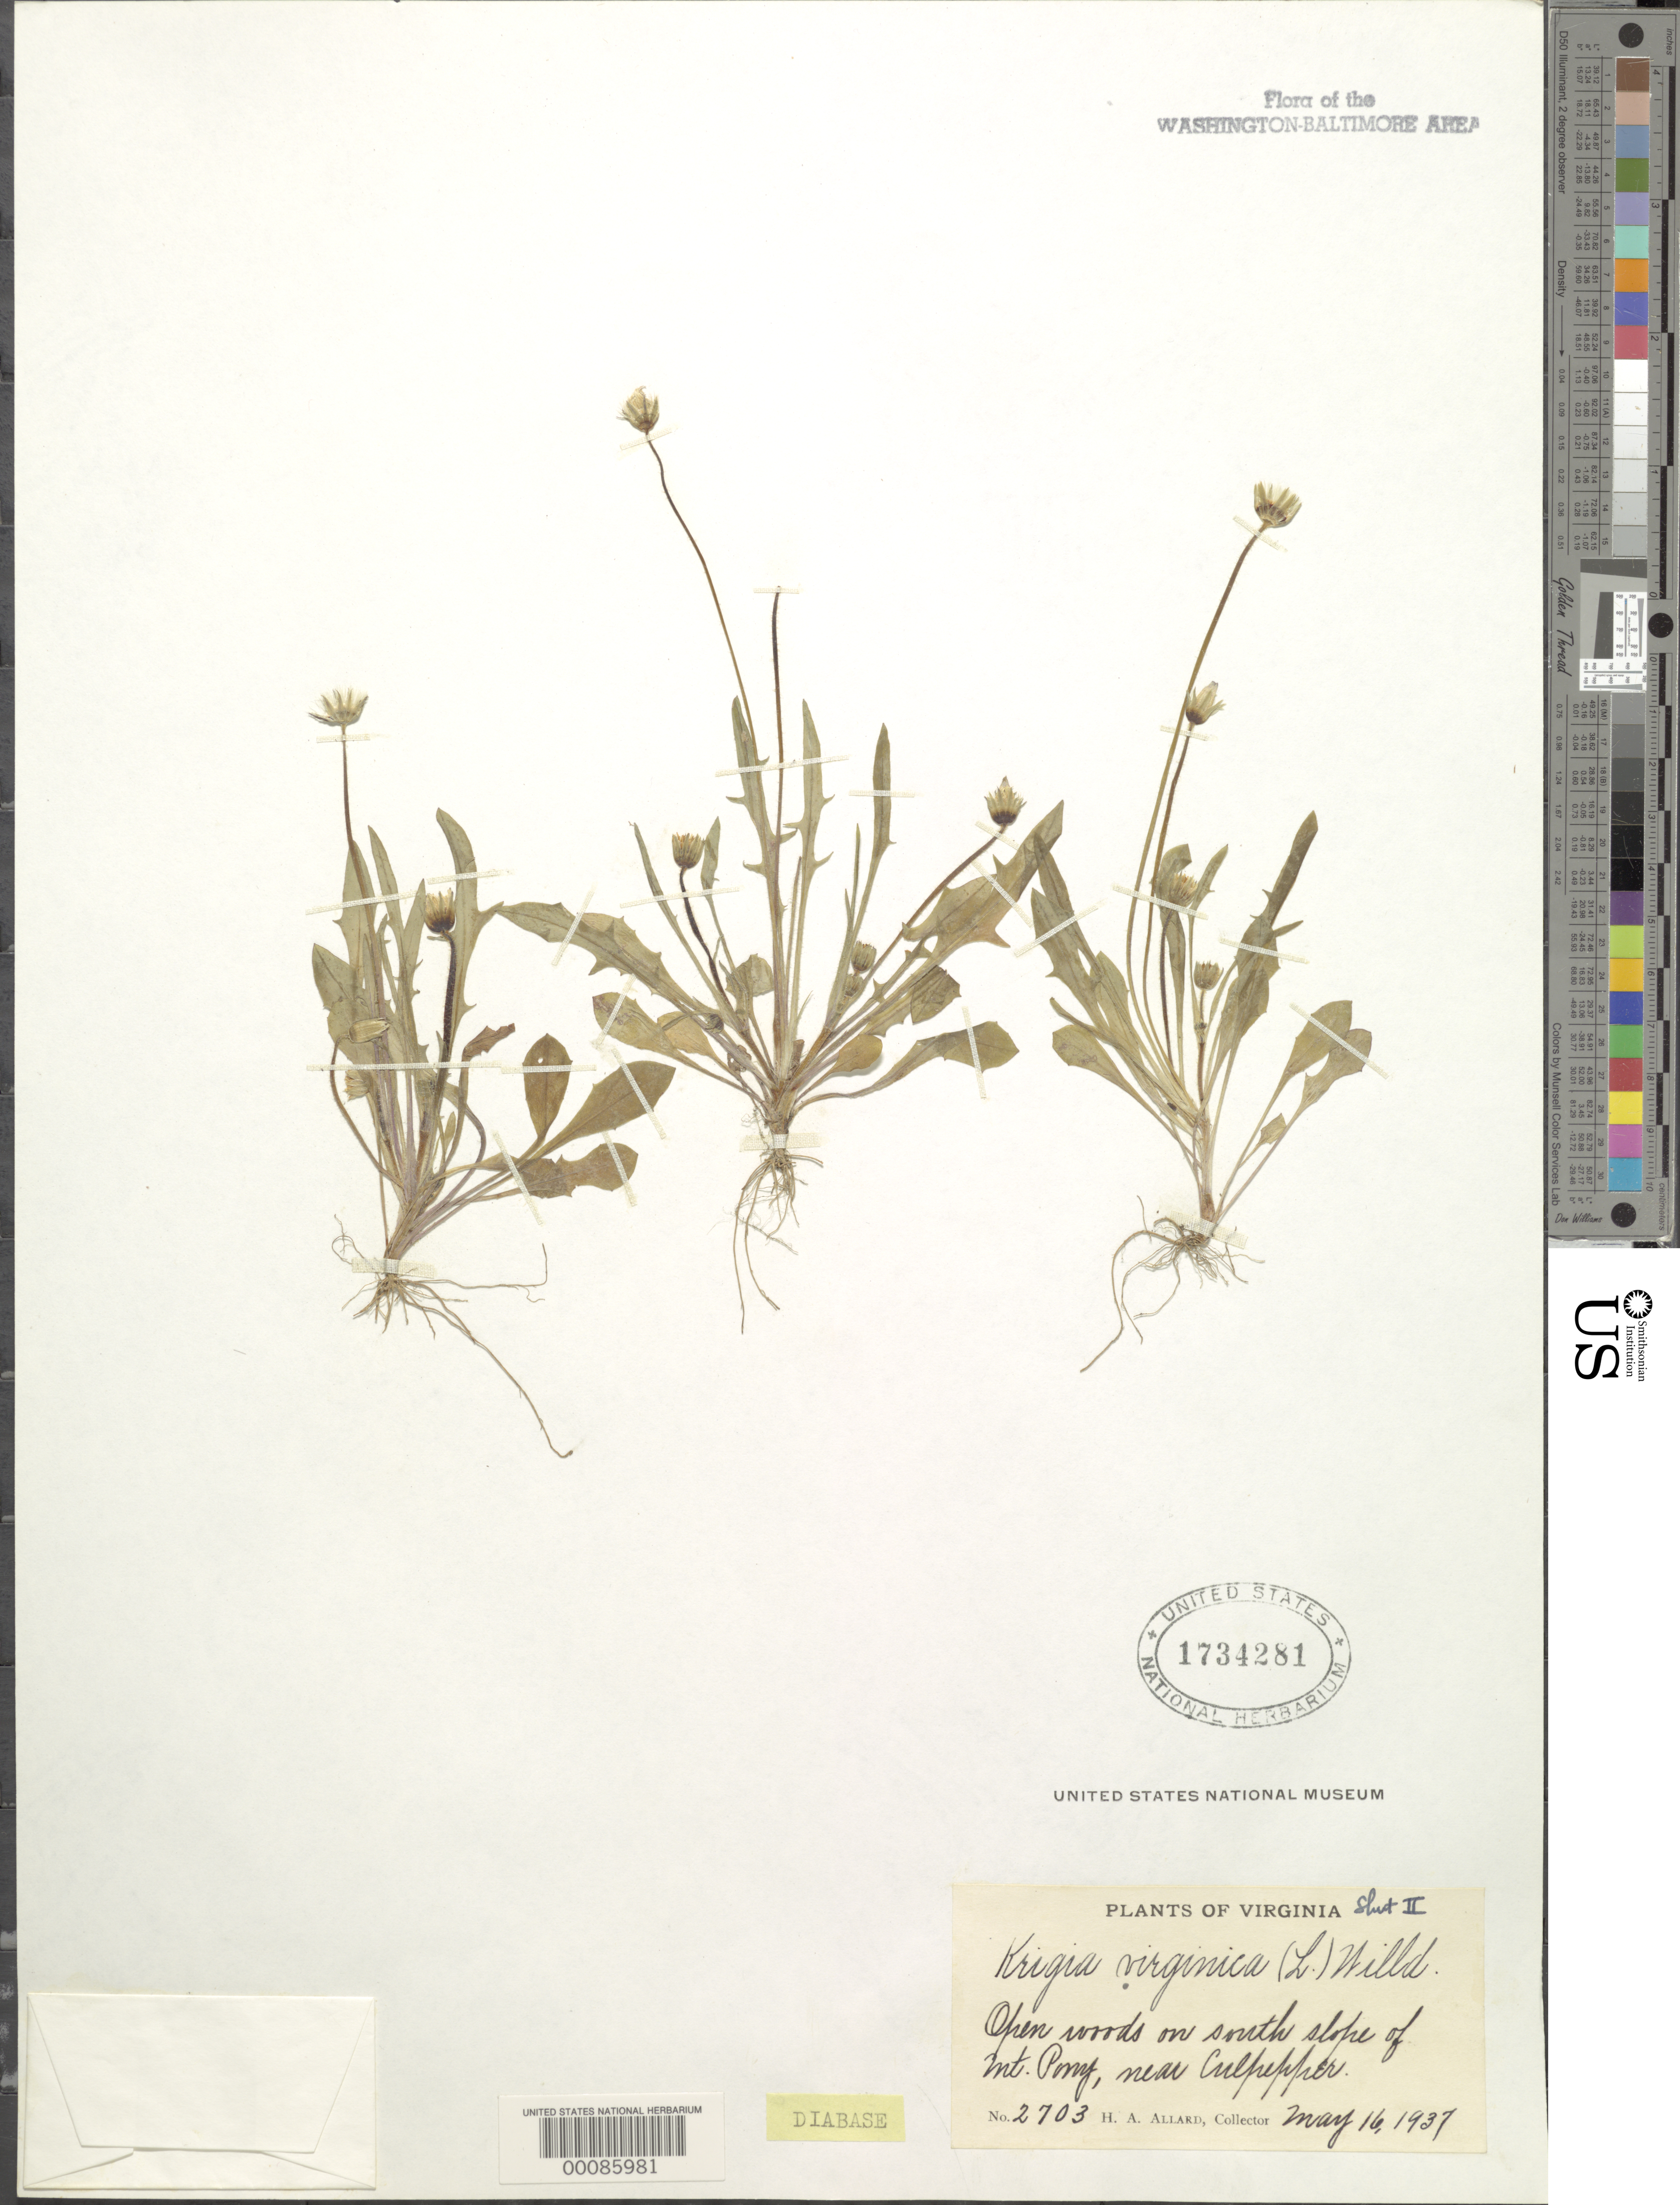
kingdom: Plantae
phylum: Tracheophyta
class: Magnoliopsida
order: Asterales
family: Asteraceae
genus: Krigia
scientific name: Krigia virginica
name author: (L.) Willd.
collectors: H. A. Allard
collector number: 2703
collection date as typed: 16 May 1937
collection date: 1937-05-16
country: United States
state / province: Virginia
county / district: Culpeper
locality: South slope of Mount Pony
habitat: Open woods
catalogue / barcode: US 1734281